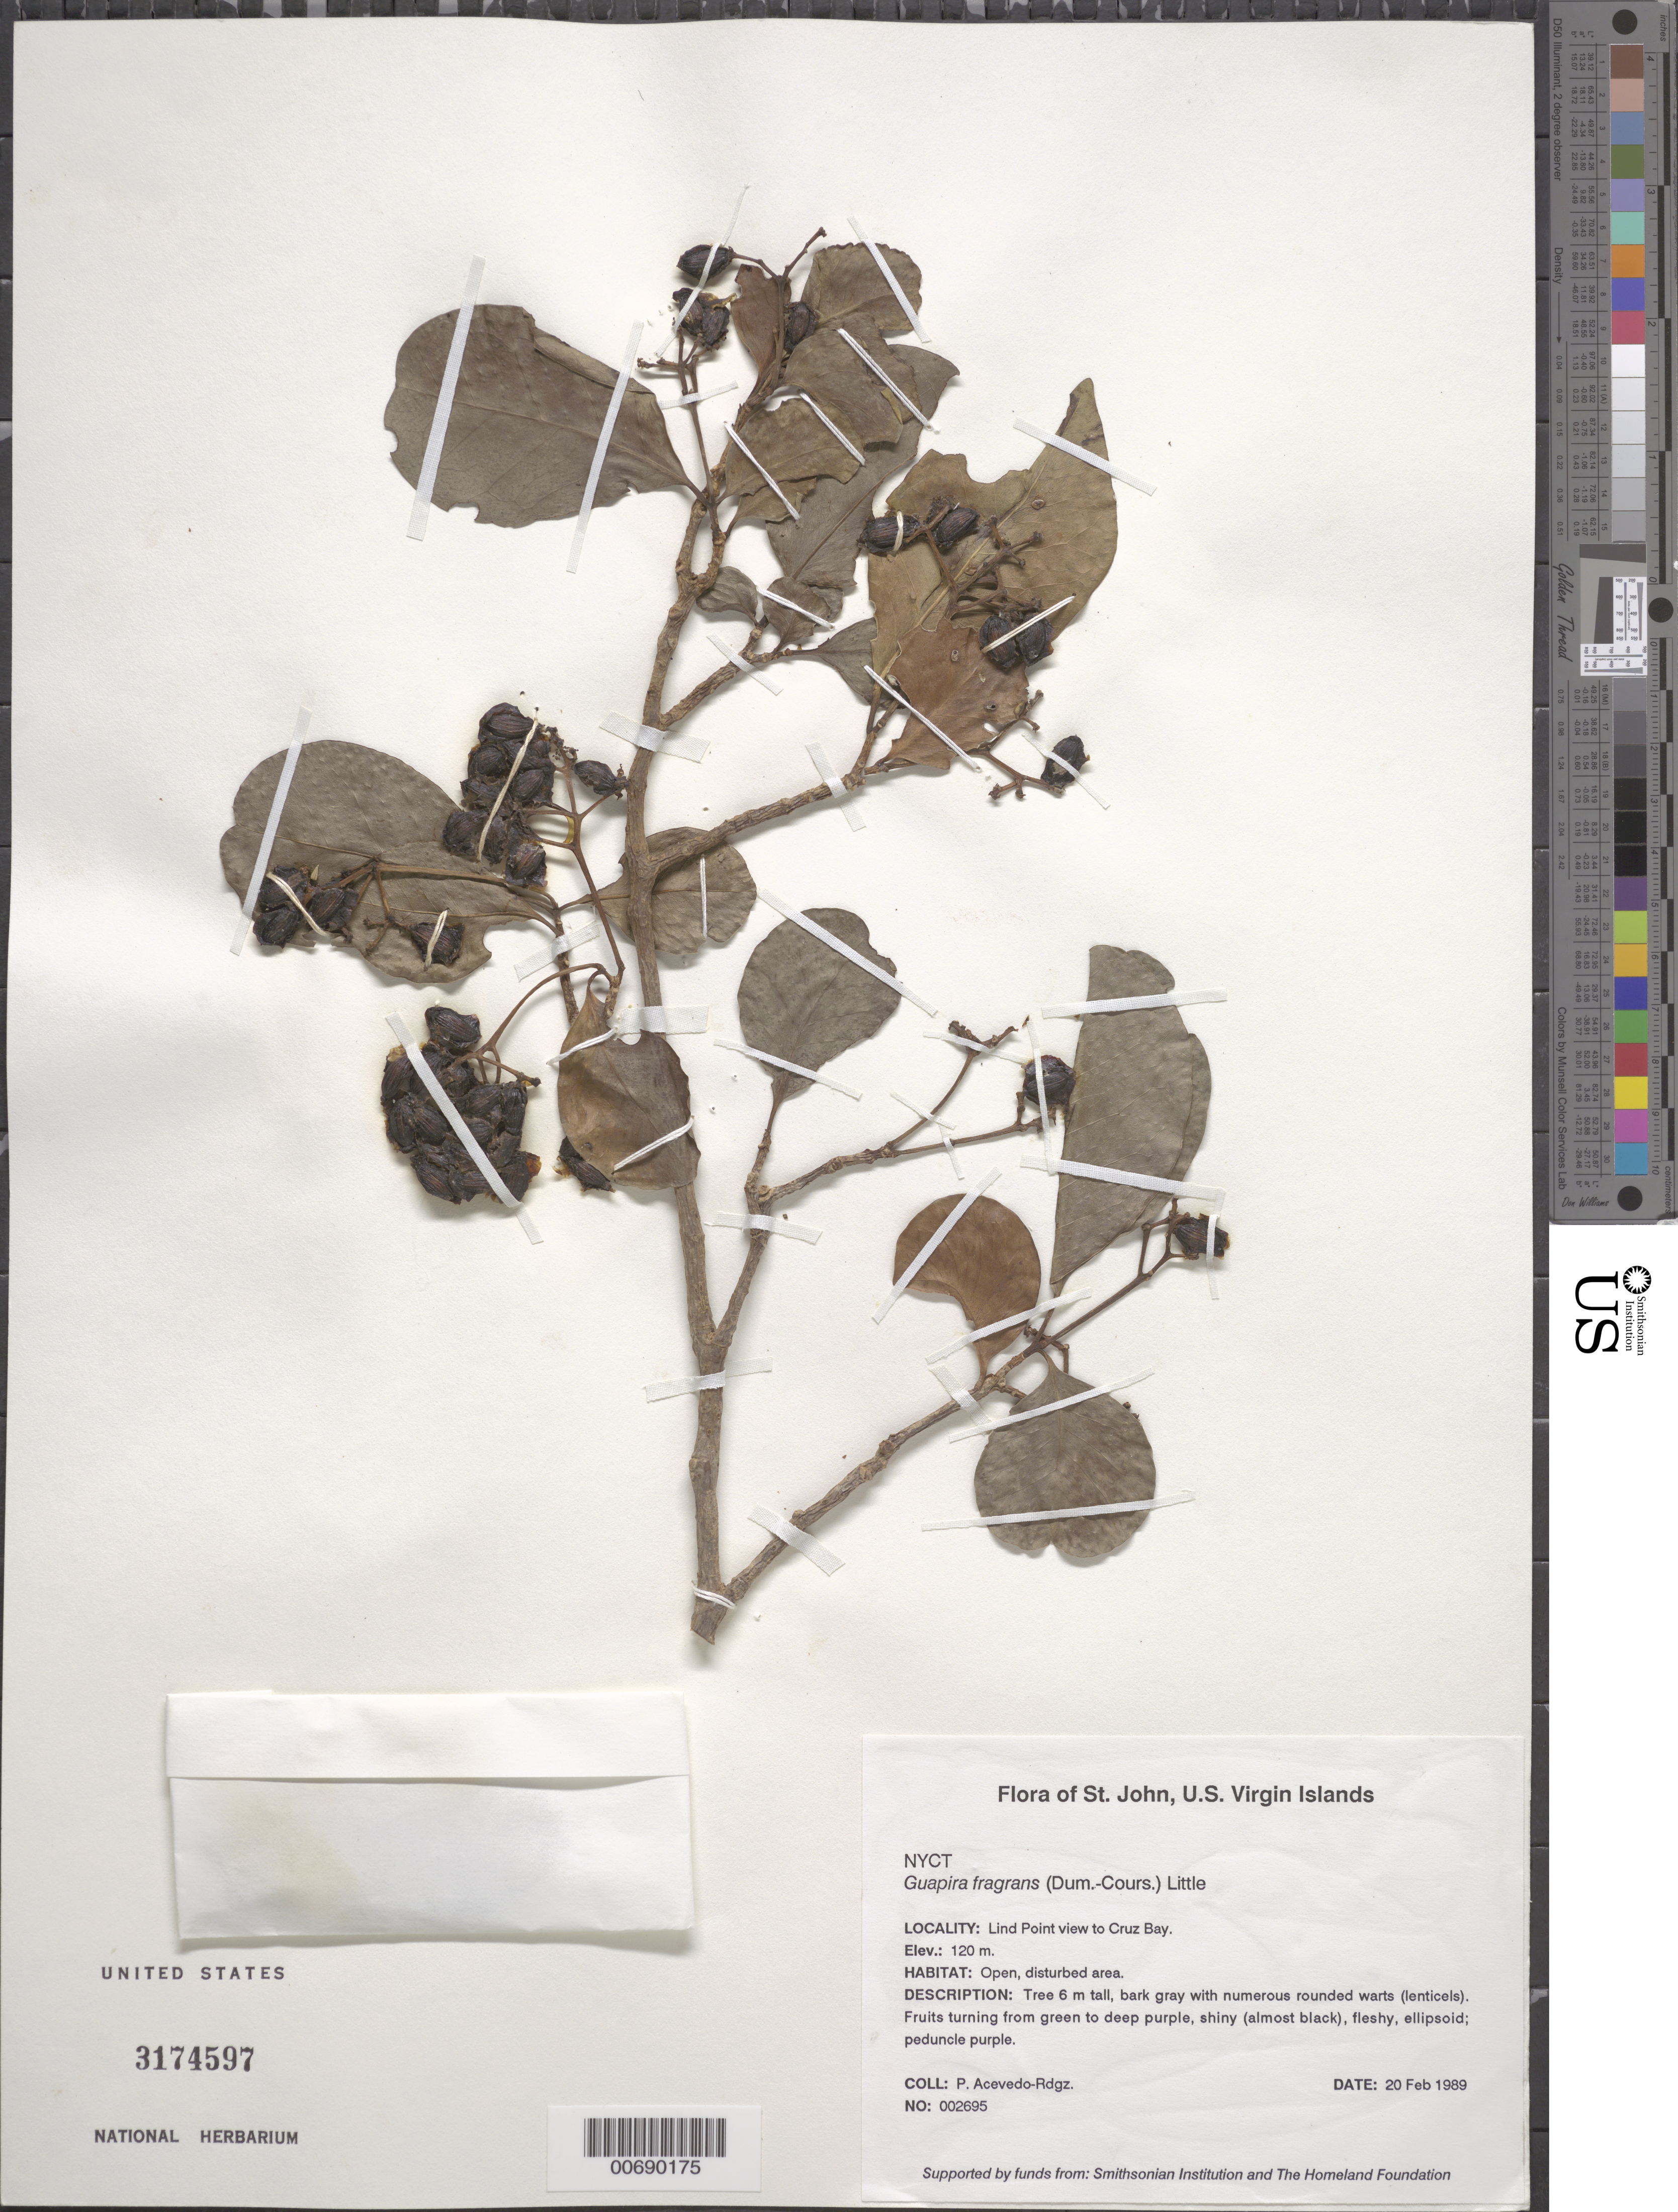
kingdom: Plantae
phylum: Tracheophyta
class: Magnoliopsida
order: Caryophyllales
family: Nyctaginaceae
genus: Guapira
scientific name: Guapira fragrans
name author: (Dum. Cours.) Little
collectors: P. Acevedo-Rodr.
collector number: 2695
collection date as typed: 20 Feb 1989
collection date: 1989-02-20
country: U.S. Virgin Islands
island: St. John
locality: Lind point, view to Cruz Bay.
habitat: Dry secondary, open disturbed area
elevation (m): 120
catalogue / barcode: US 3174597